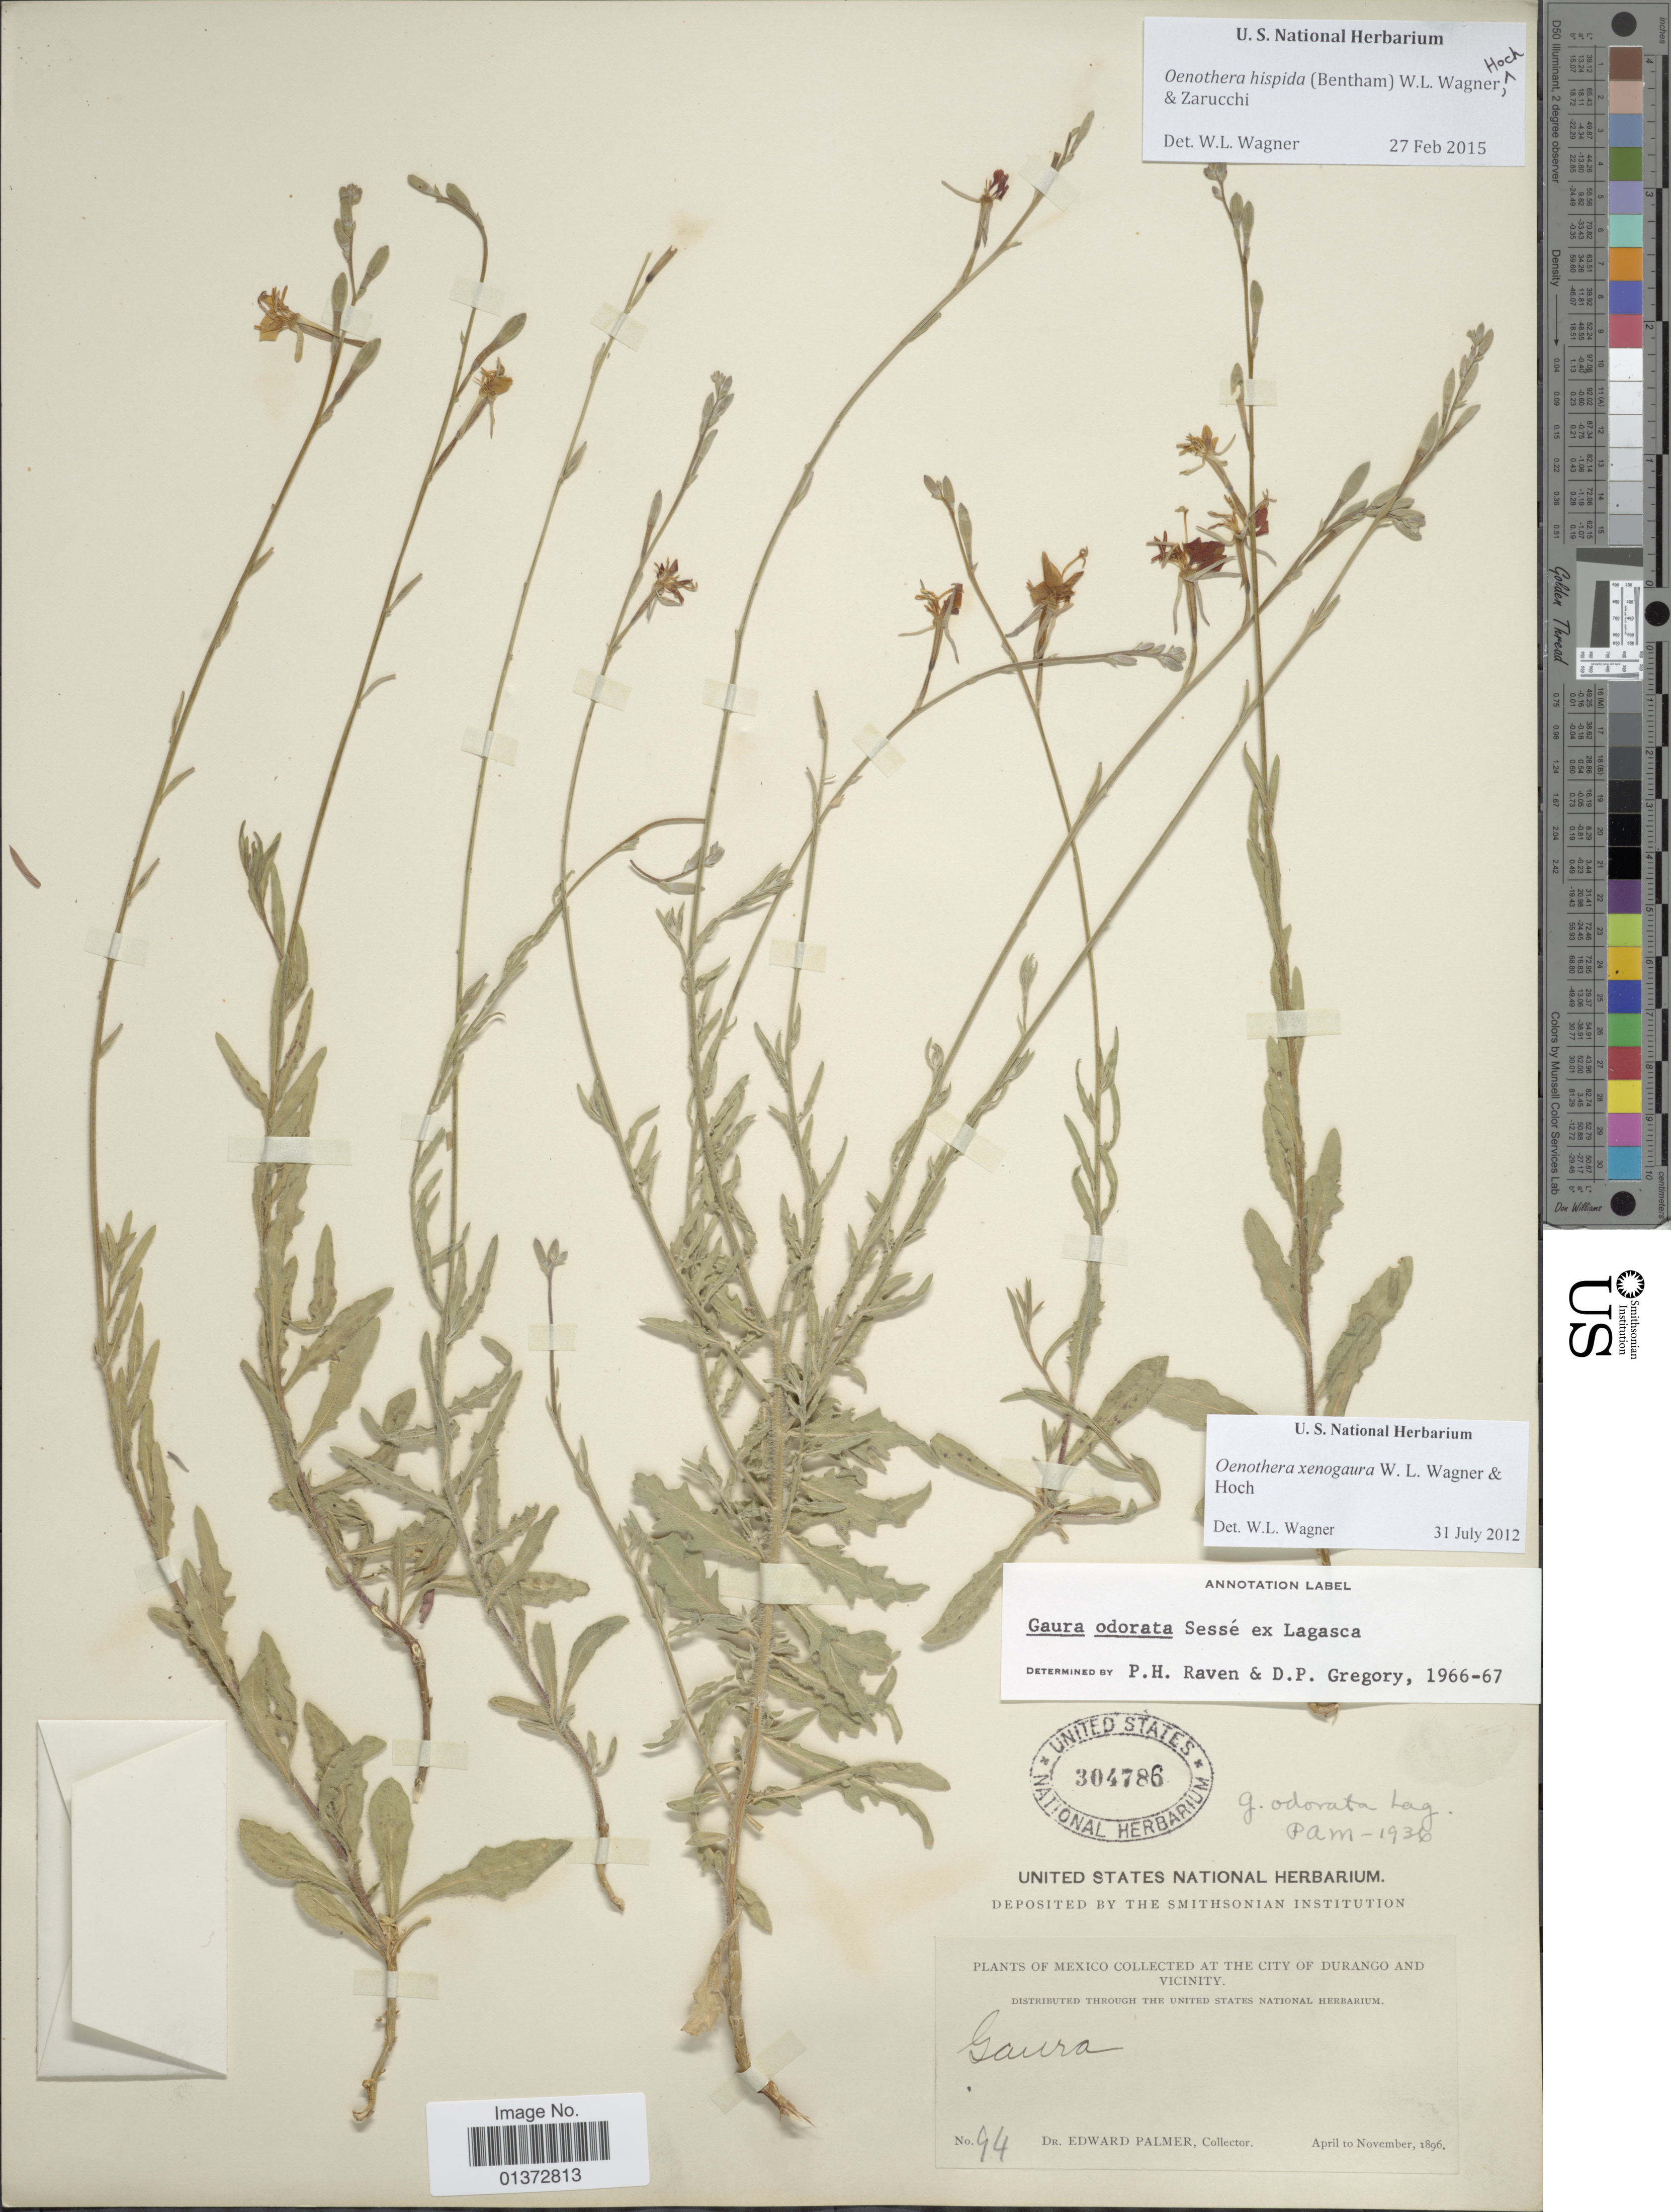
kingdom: Plantae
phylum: Tracheophyta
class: Magnoliopsida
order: Myrtales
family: Onagraceae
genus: Oenothera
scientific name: Oenothera hispida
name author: (Benth.) W.L. Wagner et al.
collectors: E. Palmer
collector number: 94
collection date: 1896-04/1896-11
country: Mexico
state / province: Durango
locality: City of Durango and vicinity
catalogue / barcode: US 304786